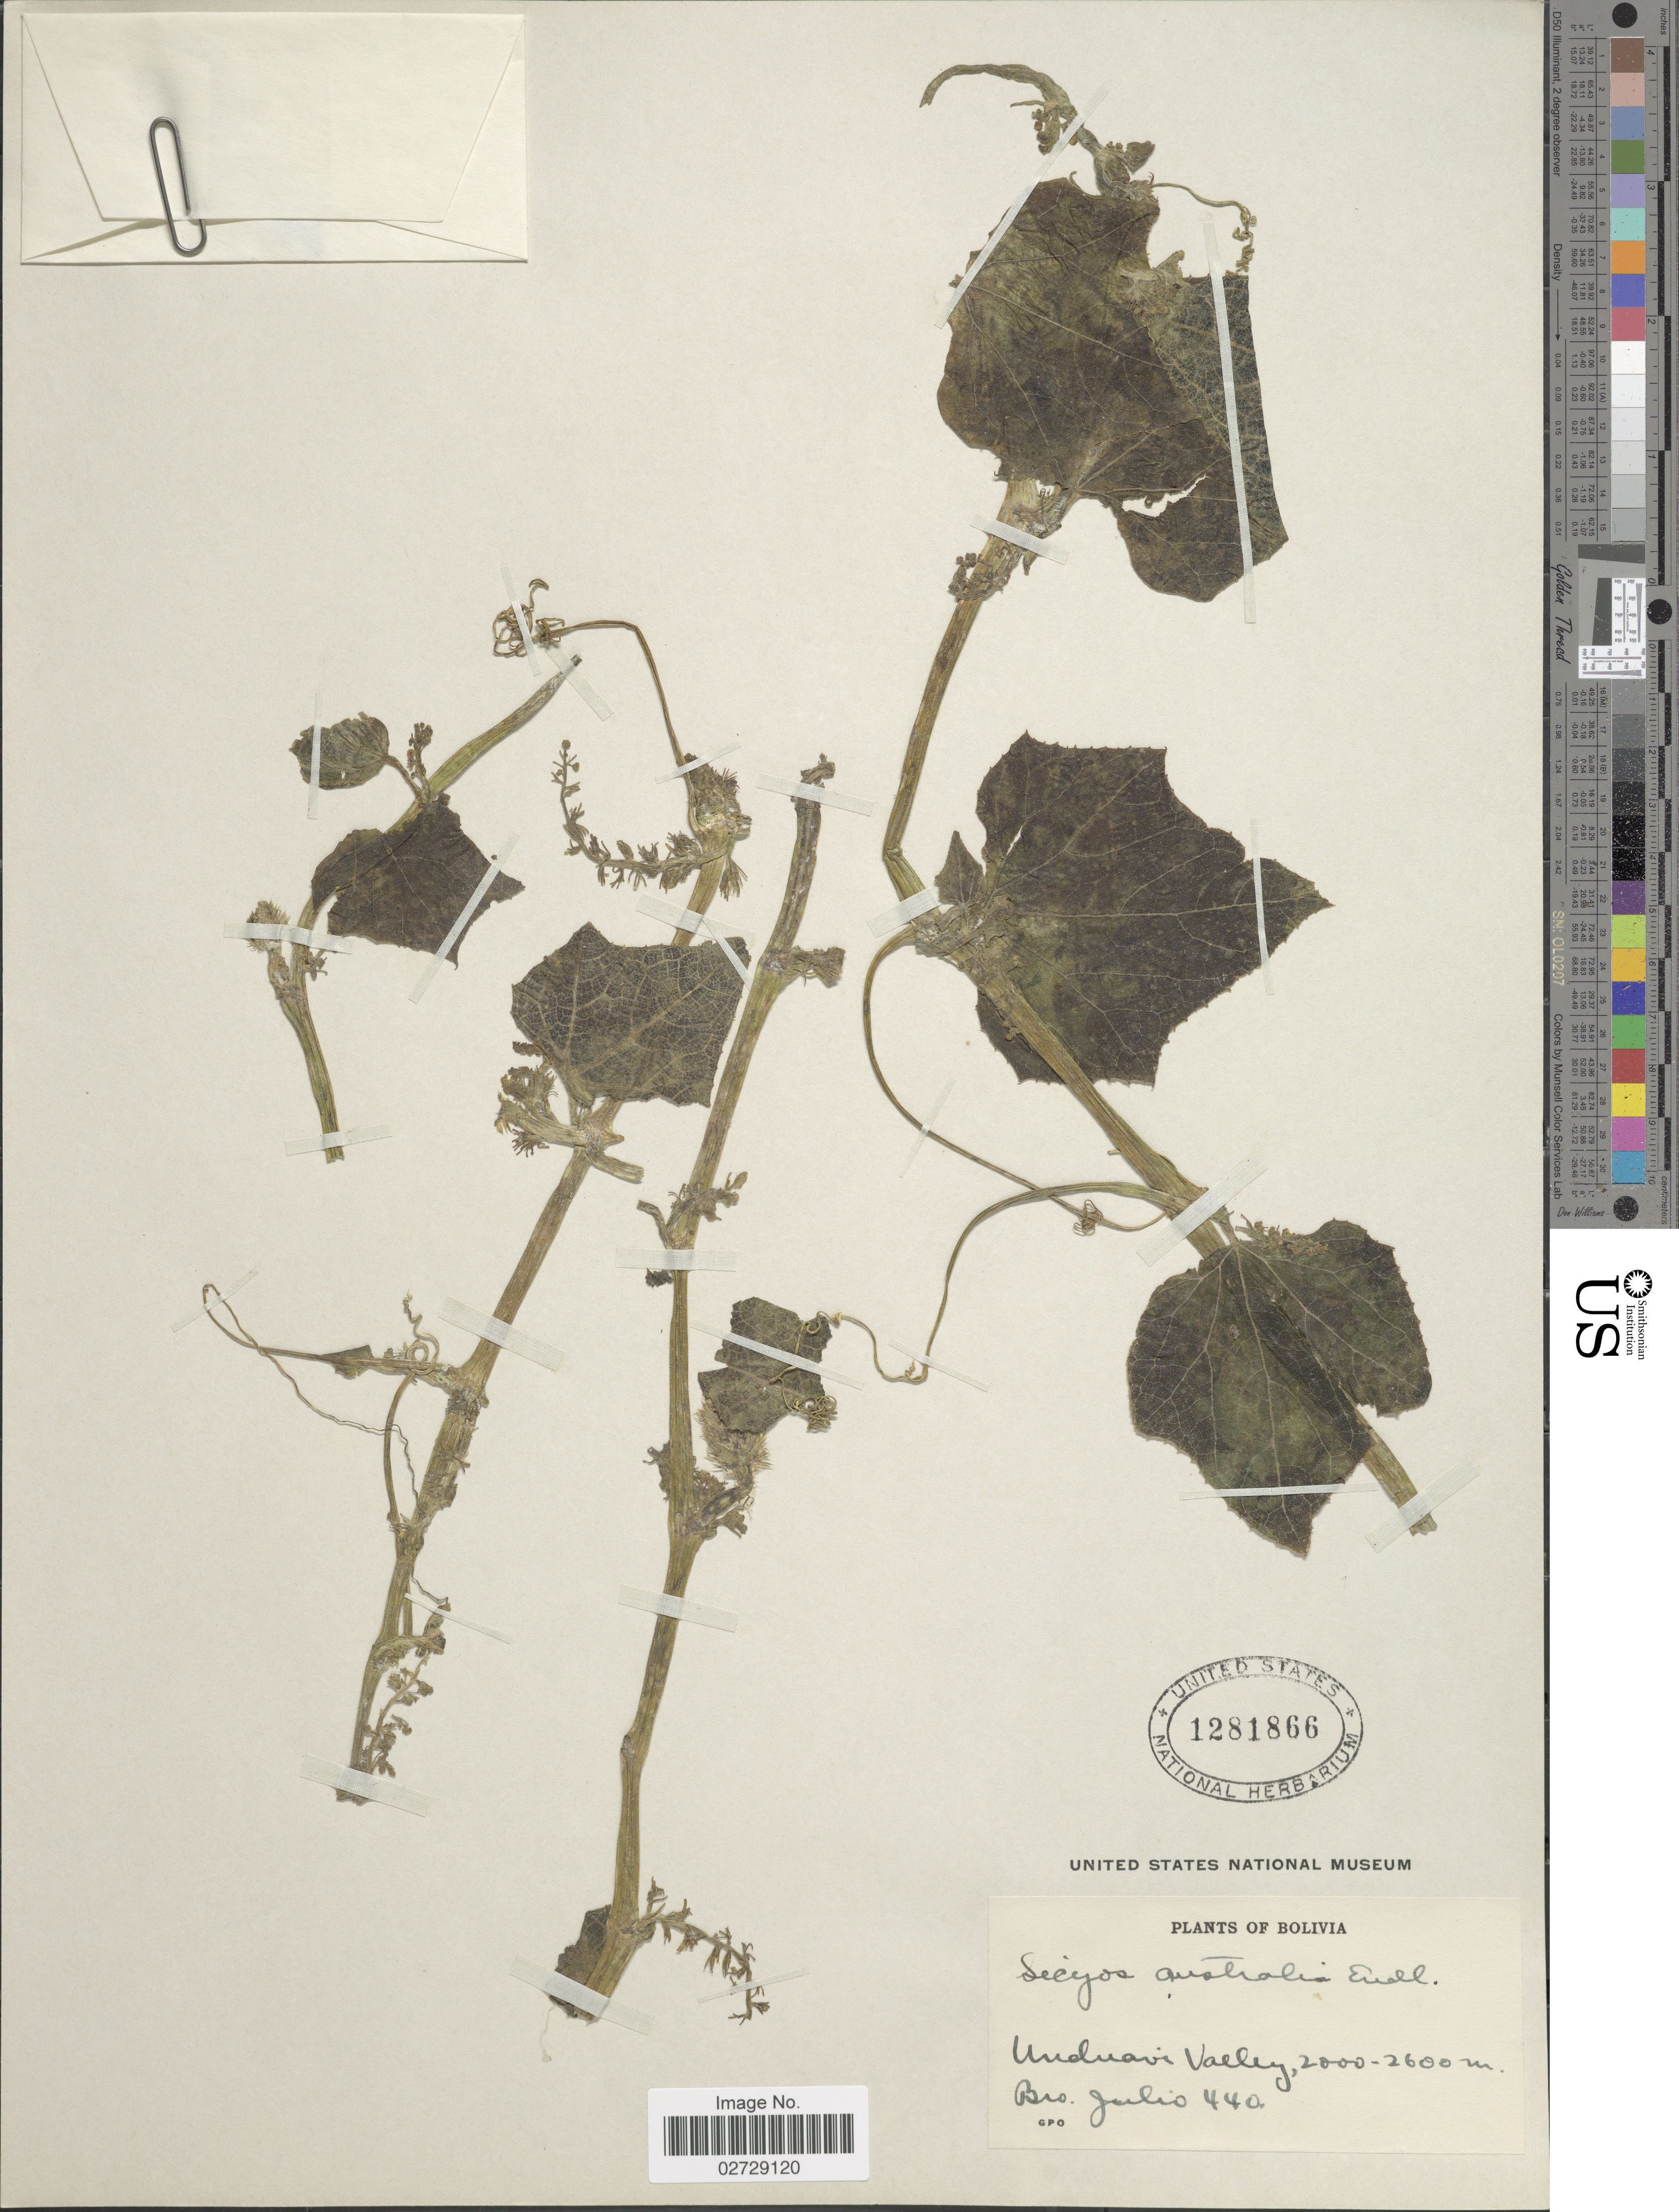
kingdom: Plantae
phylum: Tracheophyta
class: Magnoliopsida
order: Cucurbitales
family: Cucurbitaceae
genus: Sicyos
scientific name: Sicyos kuntzei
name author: Cogn.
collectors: Bro. Julio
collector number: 440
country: Bolivia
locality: Unduavi Valley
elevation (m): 2000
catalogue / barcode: US 1281866